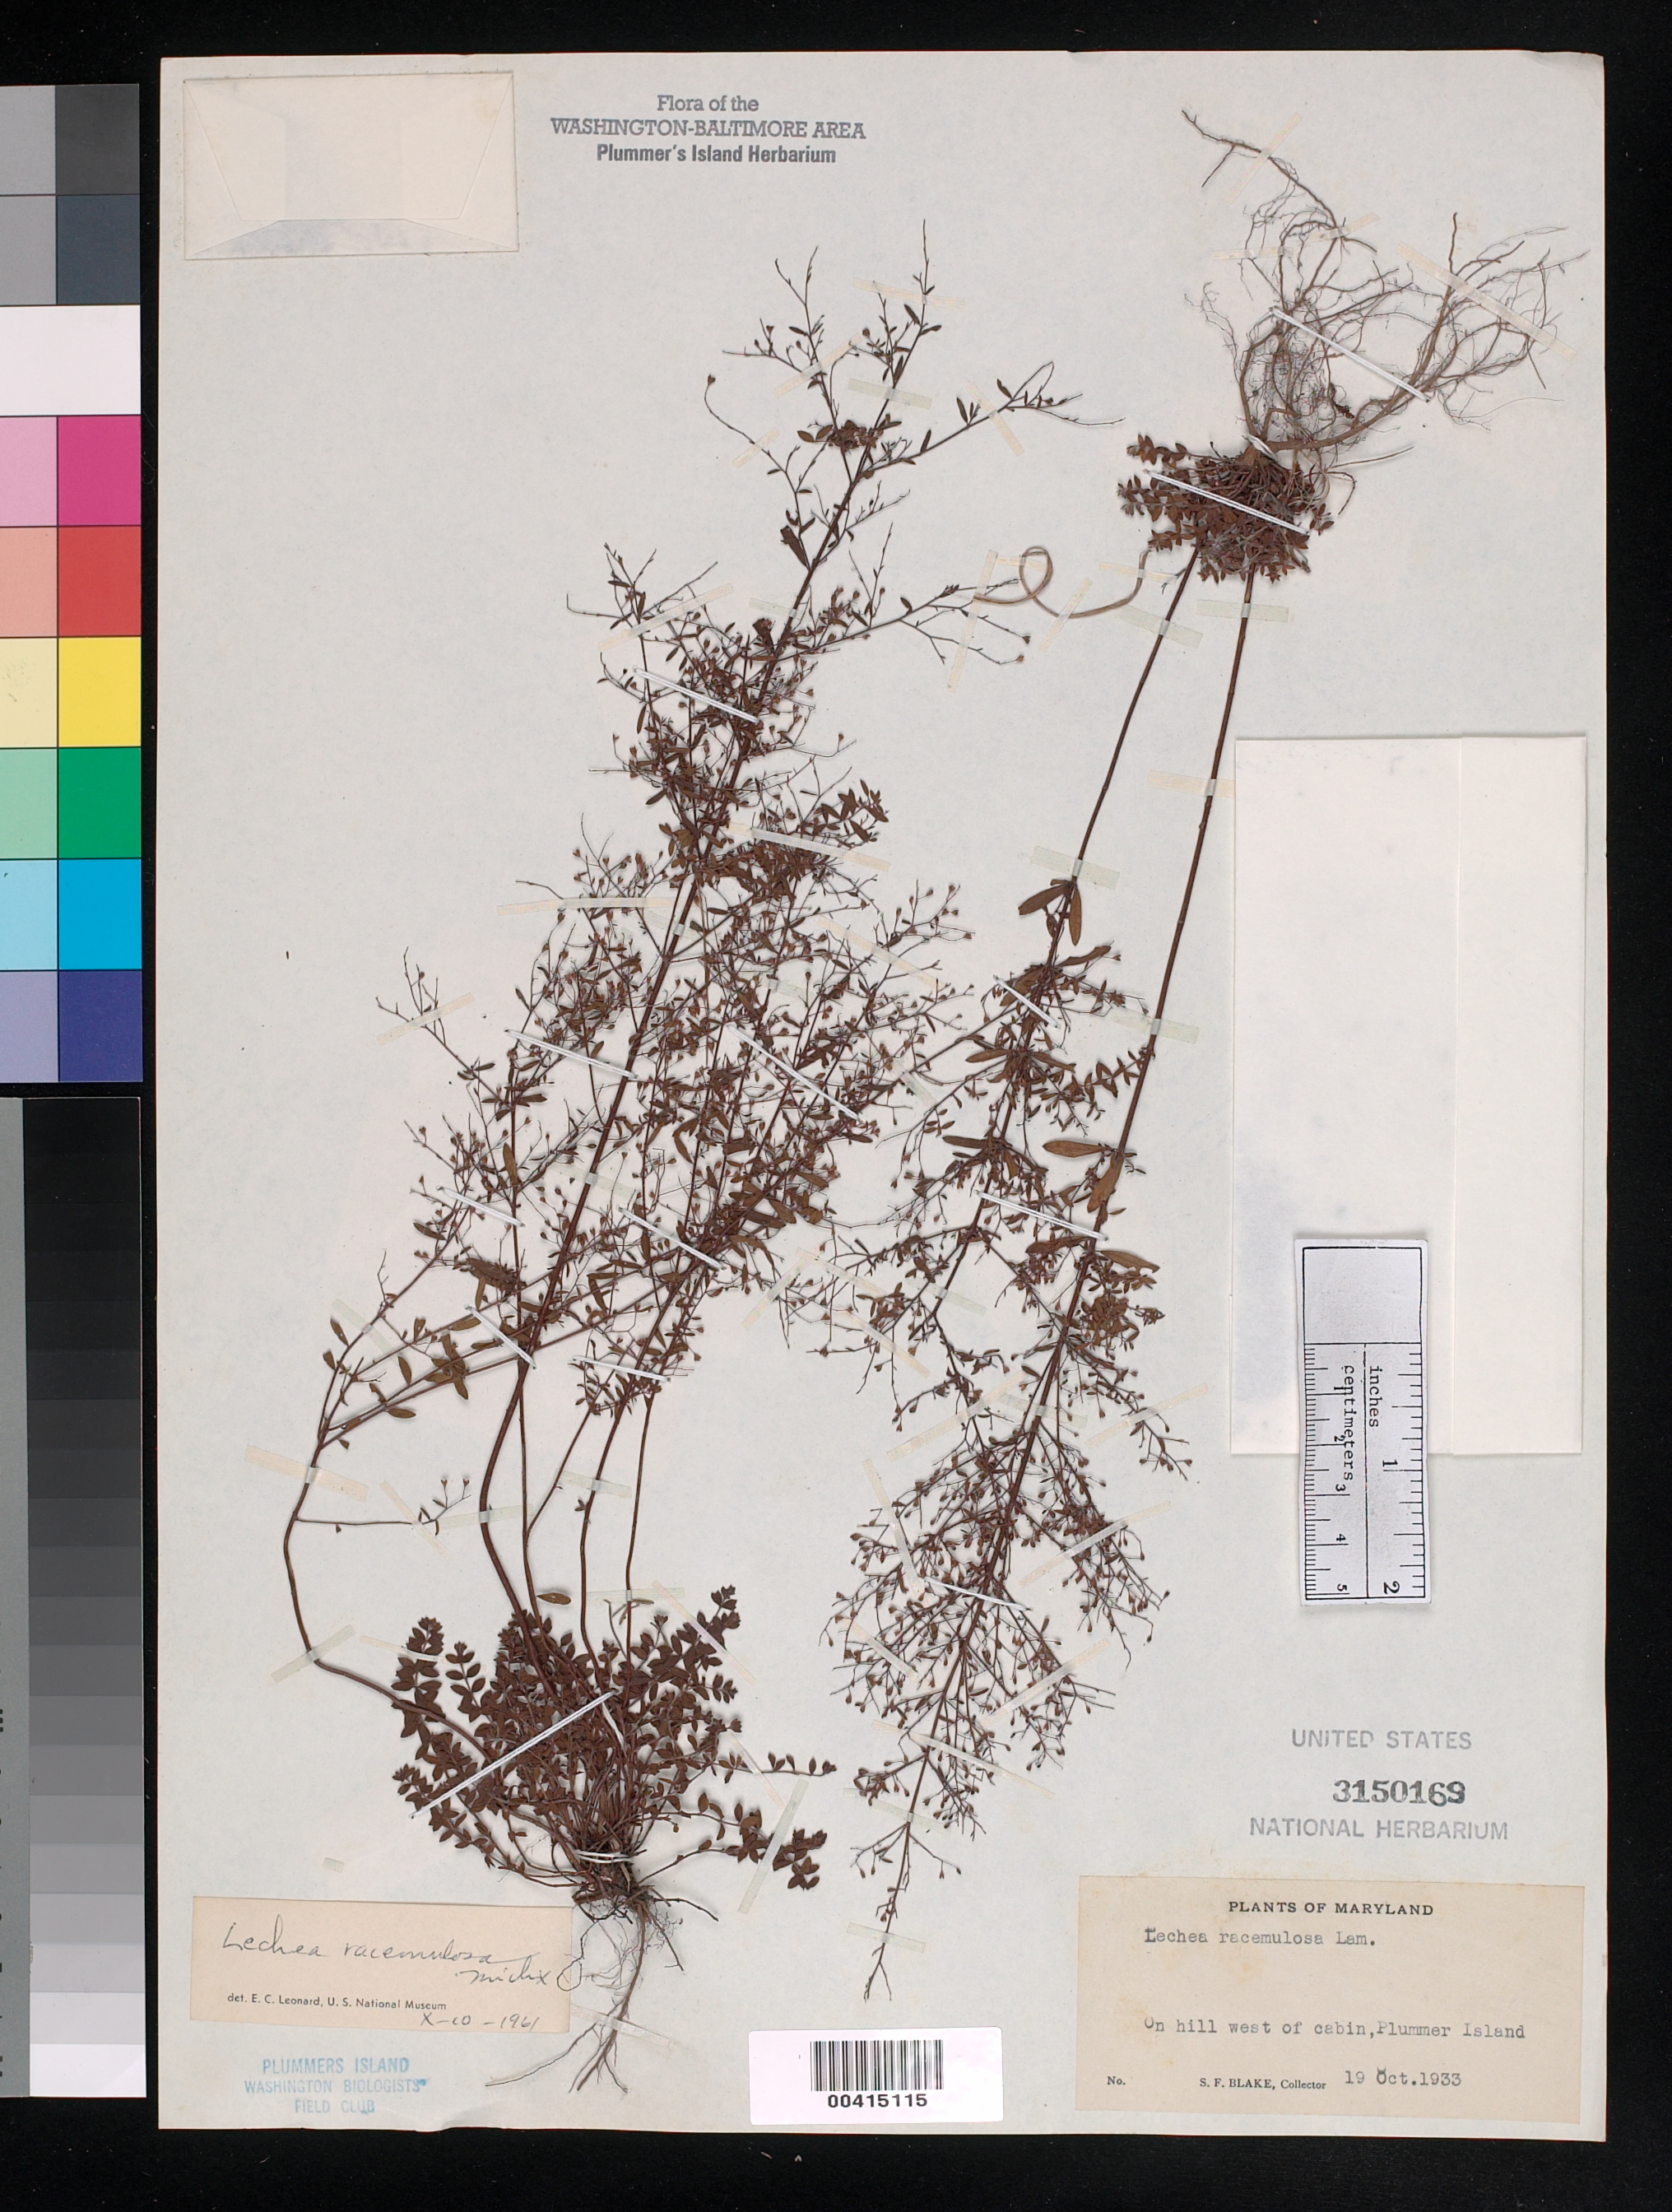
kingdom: Plantae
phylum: Tracheophyta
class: Magnoliopsida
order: Malvales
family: Cistaceae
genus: Lechea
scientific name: Lechea racemulosa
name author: Michx.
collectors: S. Blake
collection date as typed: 19 Oct 1933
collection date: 1933-10-19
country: United States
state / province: Maryland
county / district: Montgomery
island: Plummers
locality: Plummer's Island; on hill west of Cabin C. & O. Canal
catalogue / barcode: US 3150169